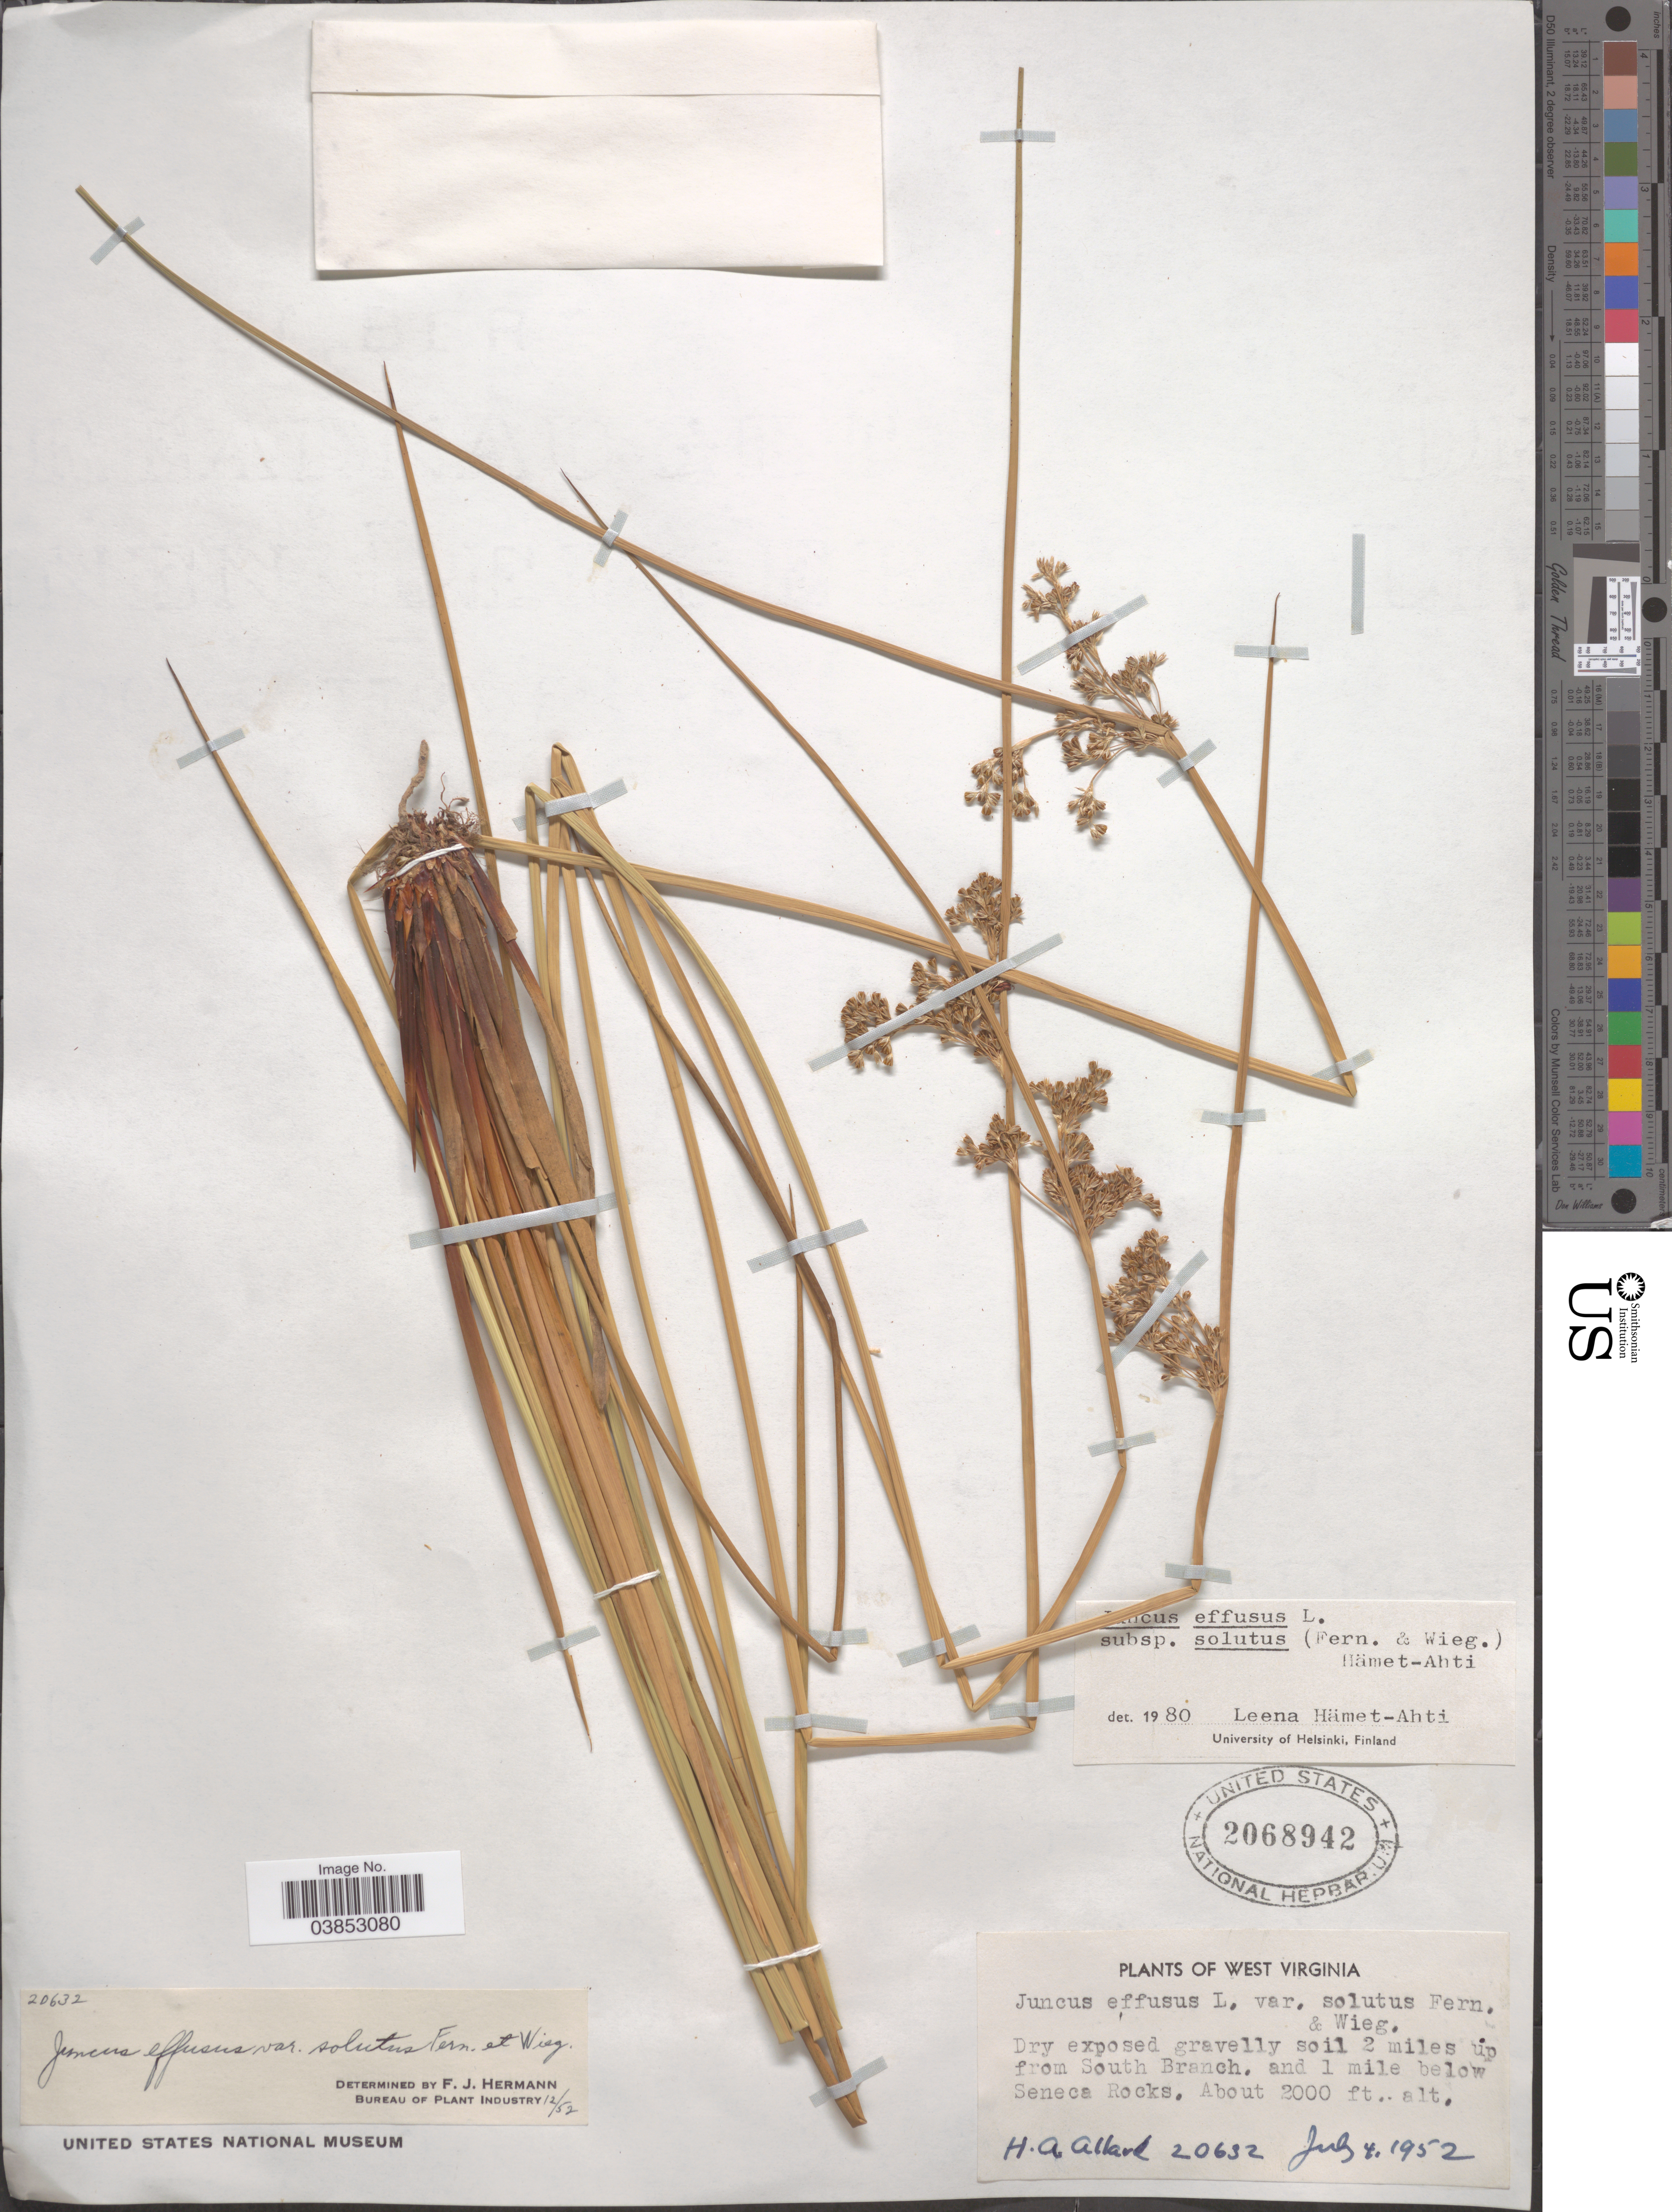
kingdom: Plantae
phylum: Tracheophyta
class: Liliopsida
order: Poales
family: Juncaceae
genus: Juncus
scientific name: Juncus effusus var. solutus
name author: Fernald & Wiegand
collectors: H. A. Allard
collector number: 20632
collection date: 1952-07-04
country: United States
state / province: West Virginia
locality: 2 miles up from South Branch, and 1 mile below Seneca Rocks.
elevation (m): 610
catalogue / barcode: US 2068942